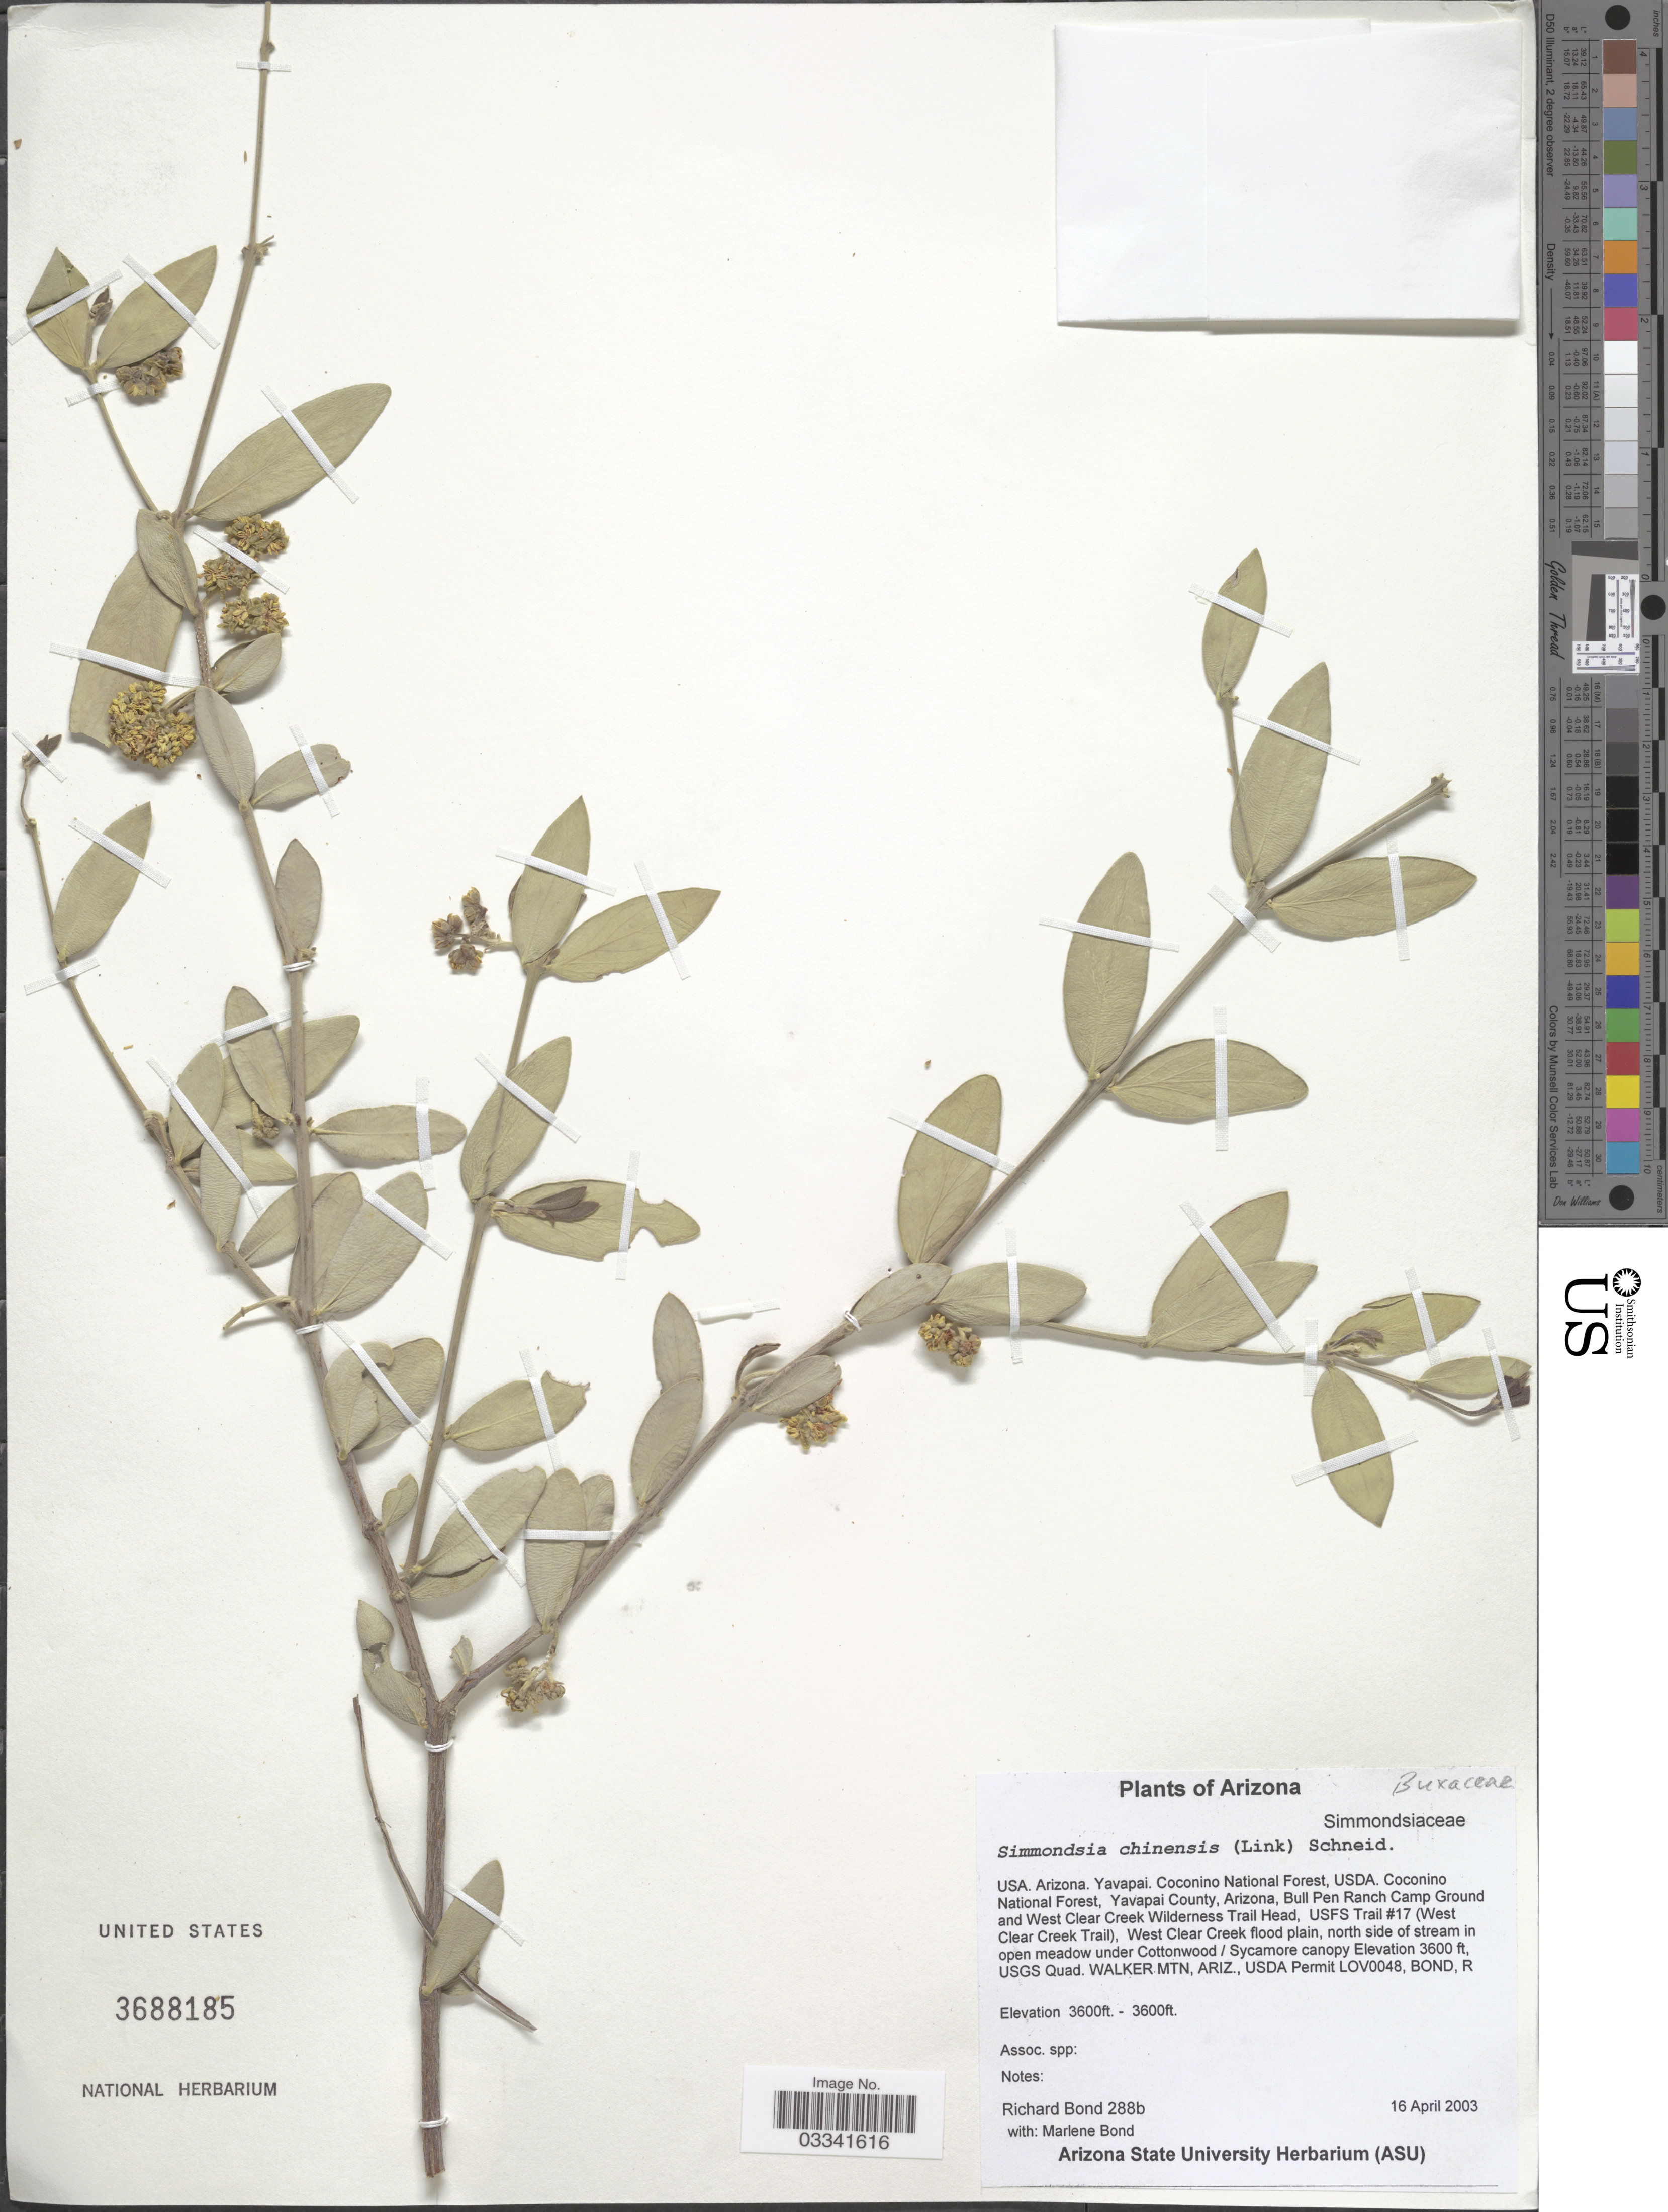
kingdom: Plantae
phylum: Tracheophyta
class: Magnoliopsida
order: Caryophyllales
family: Simmondsiaceae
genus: Simmondsia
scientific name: Simmondsia chinensis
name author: (Link) C.K. Schneid.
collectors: R. Bond & M. Bond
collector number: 288b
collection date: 2003-04-16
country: United States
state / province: Arizona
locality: Yavapai. Coconino National Forest, USDA. Coconino National Forest, Yavapai County, Bull Pen Ranch Camp Ground and West Clear Creek Wilderness Trail Head, USFS Trail #17 (West Clear Creek Trail), West Clear Creek flood plain, north side of stream in open meadow under Cottonwood/Sycamore canopy.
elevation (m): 1097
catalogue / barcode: US 3688185